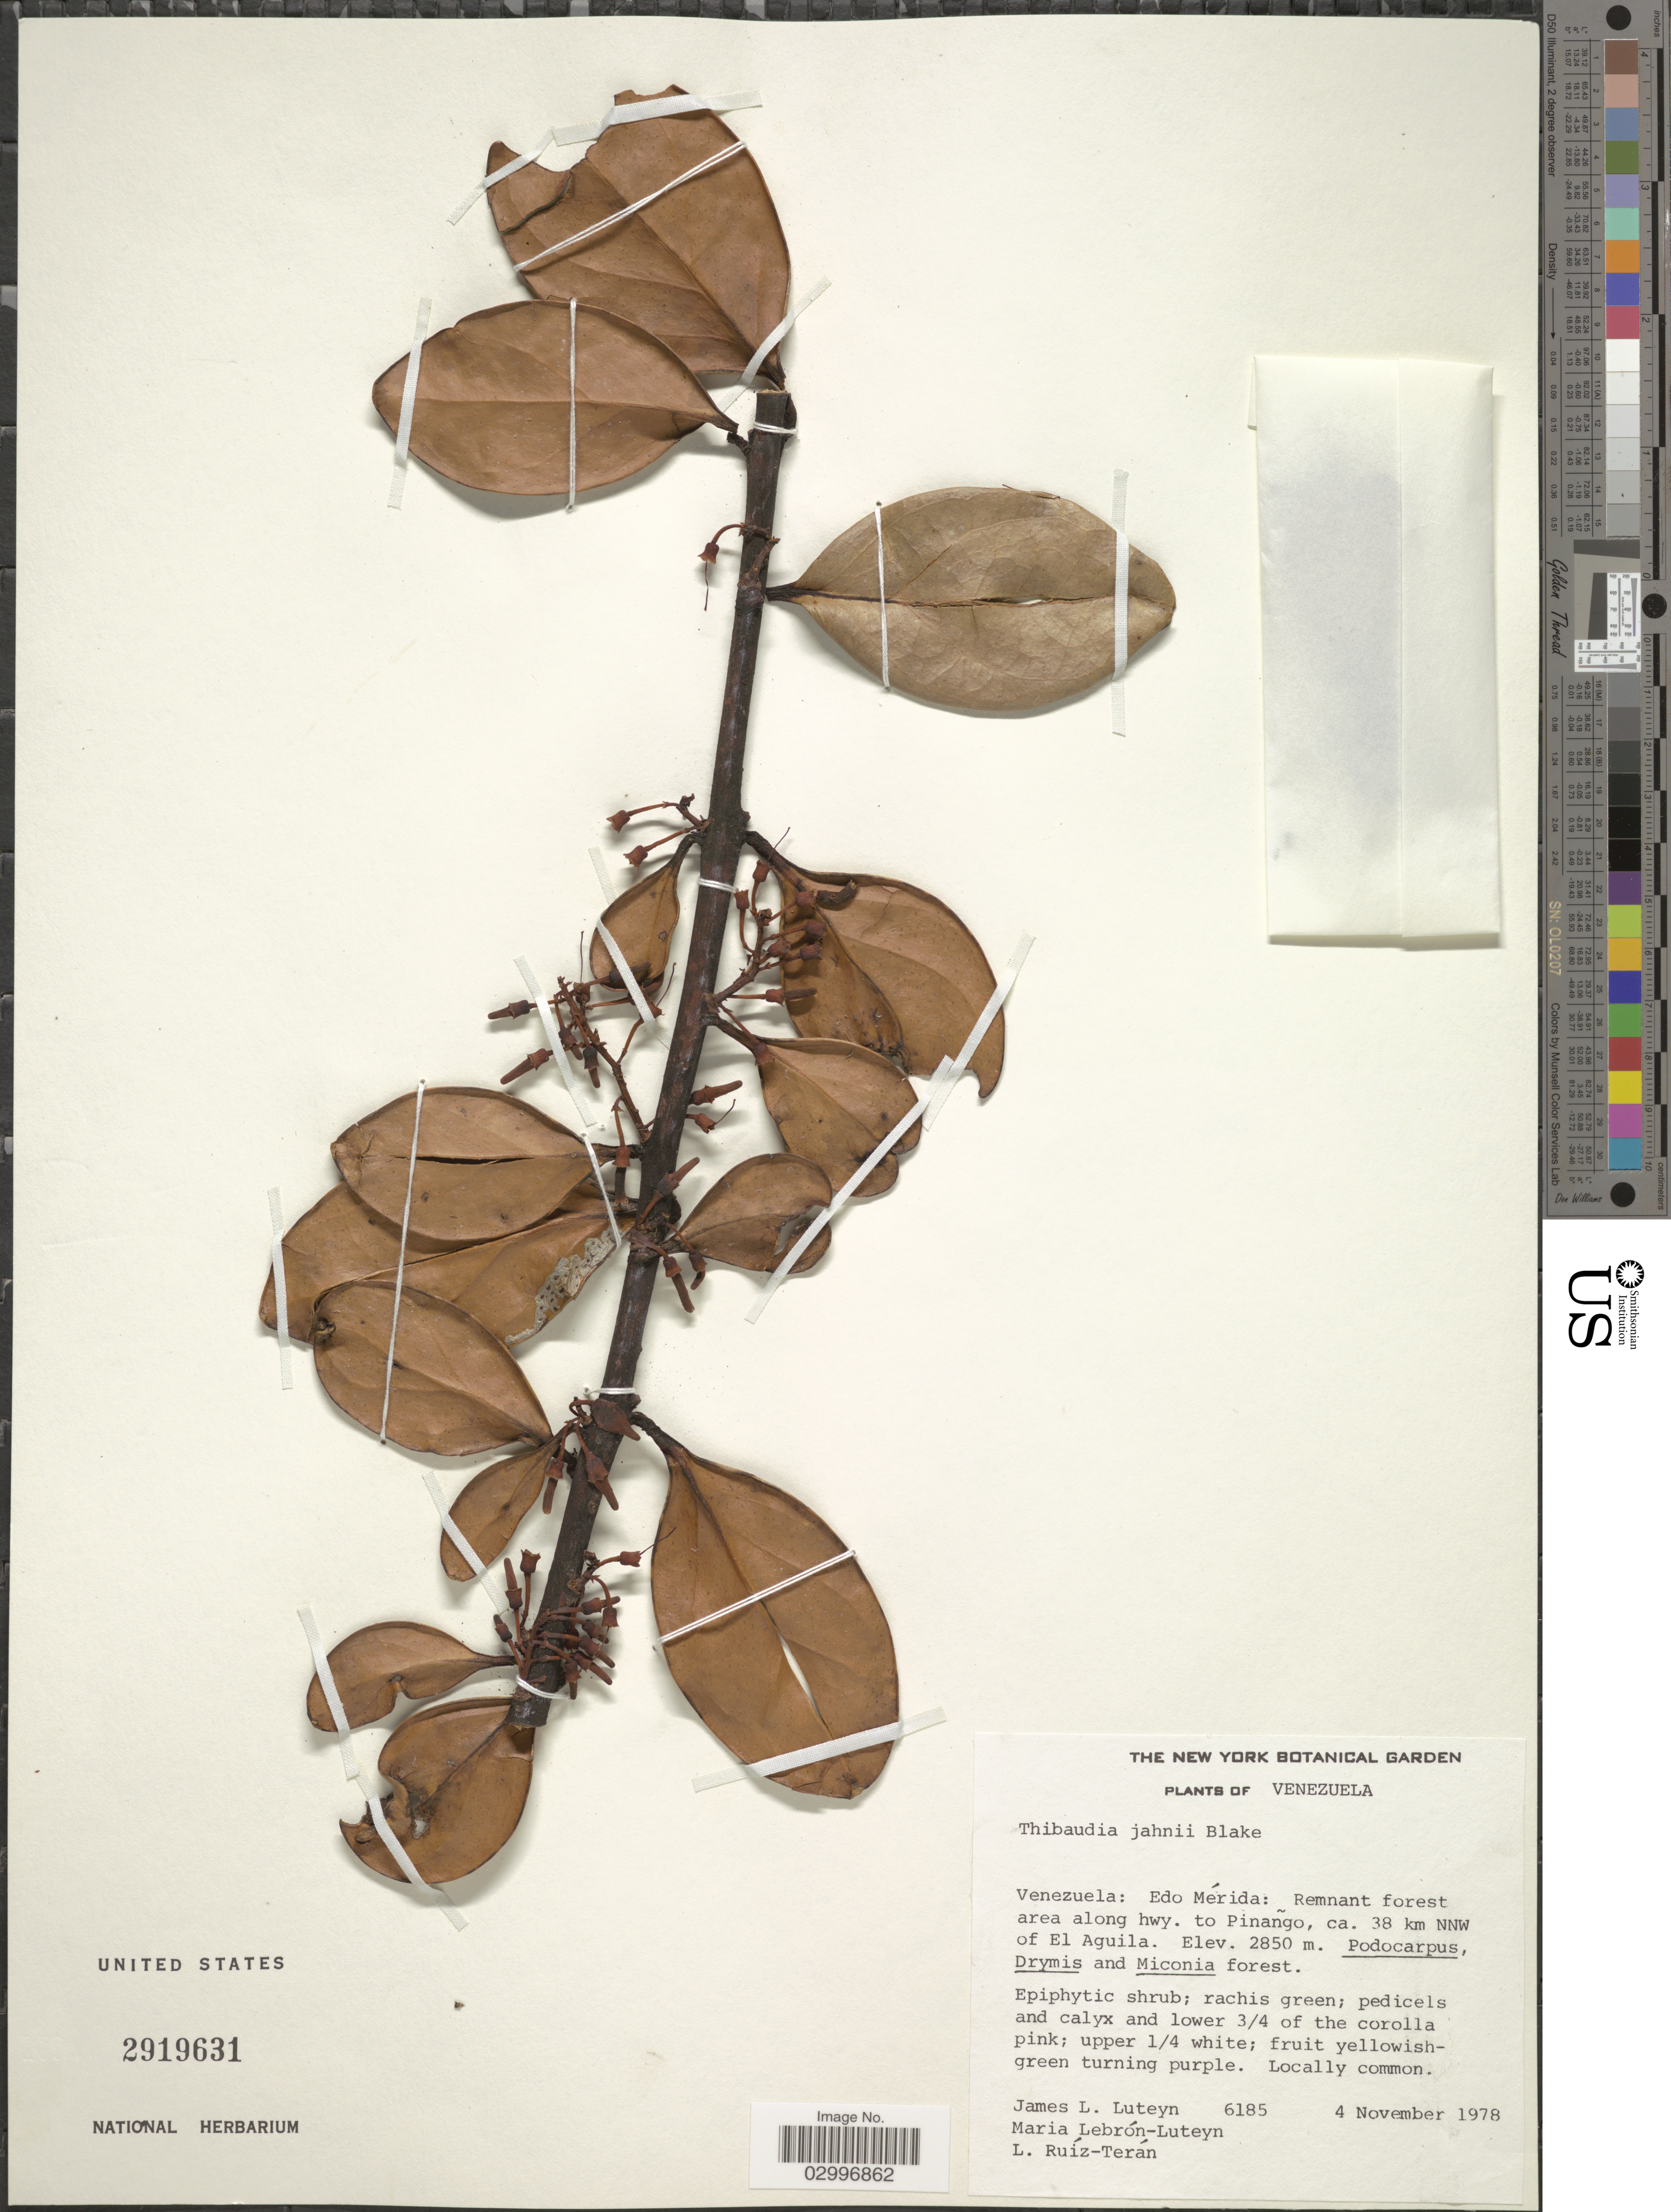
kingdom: Plantae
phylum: Tracheophyta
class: Magnoliopsida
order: Ericales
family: Ericaceae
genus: Thibaudia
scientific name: Thibaudia jahnii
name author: S.F. Blake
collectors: J. Luteyn, M. L. Lebrón-Luteyn & L. E. Ruíz-Terán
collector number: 6185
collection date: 1978-11-04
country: Venezuela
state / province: Mérida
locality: Remnant forest area along hwy. to Pinañgo, ca. 38 km NNW of El Aguila.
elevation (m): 2850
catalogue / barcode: US 2919631